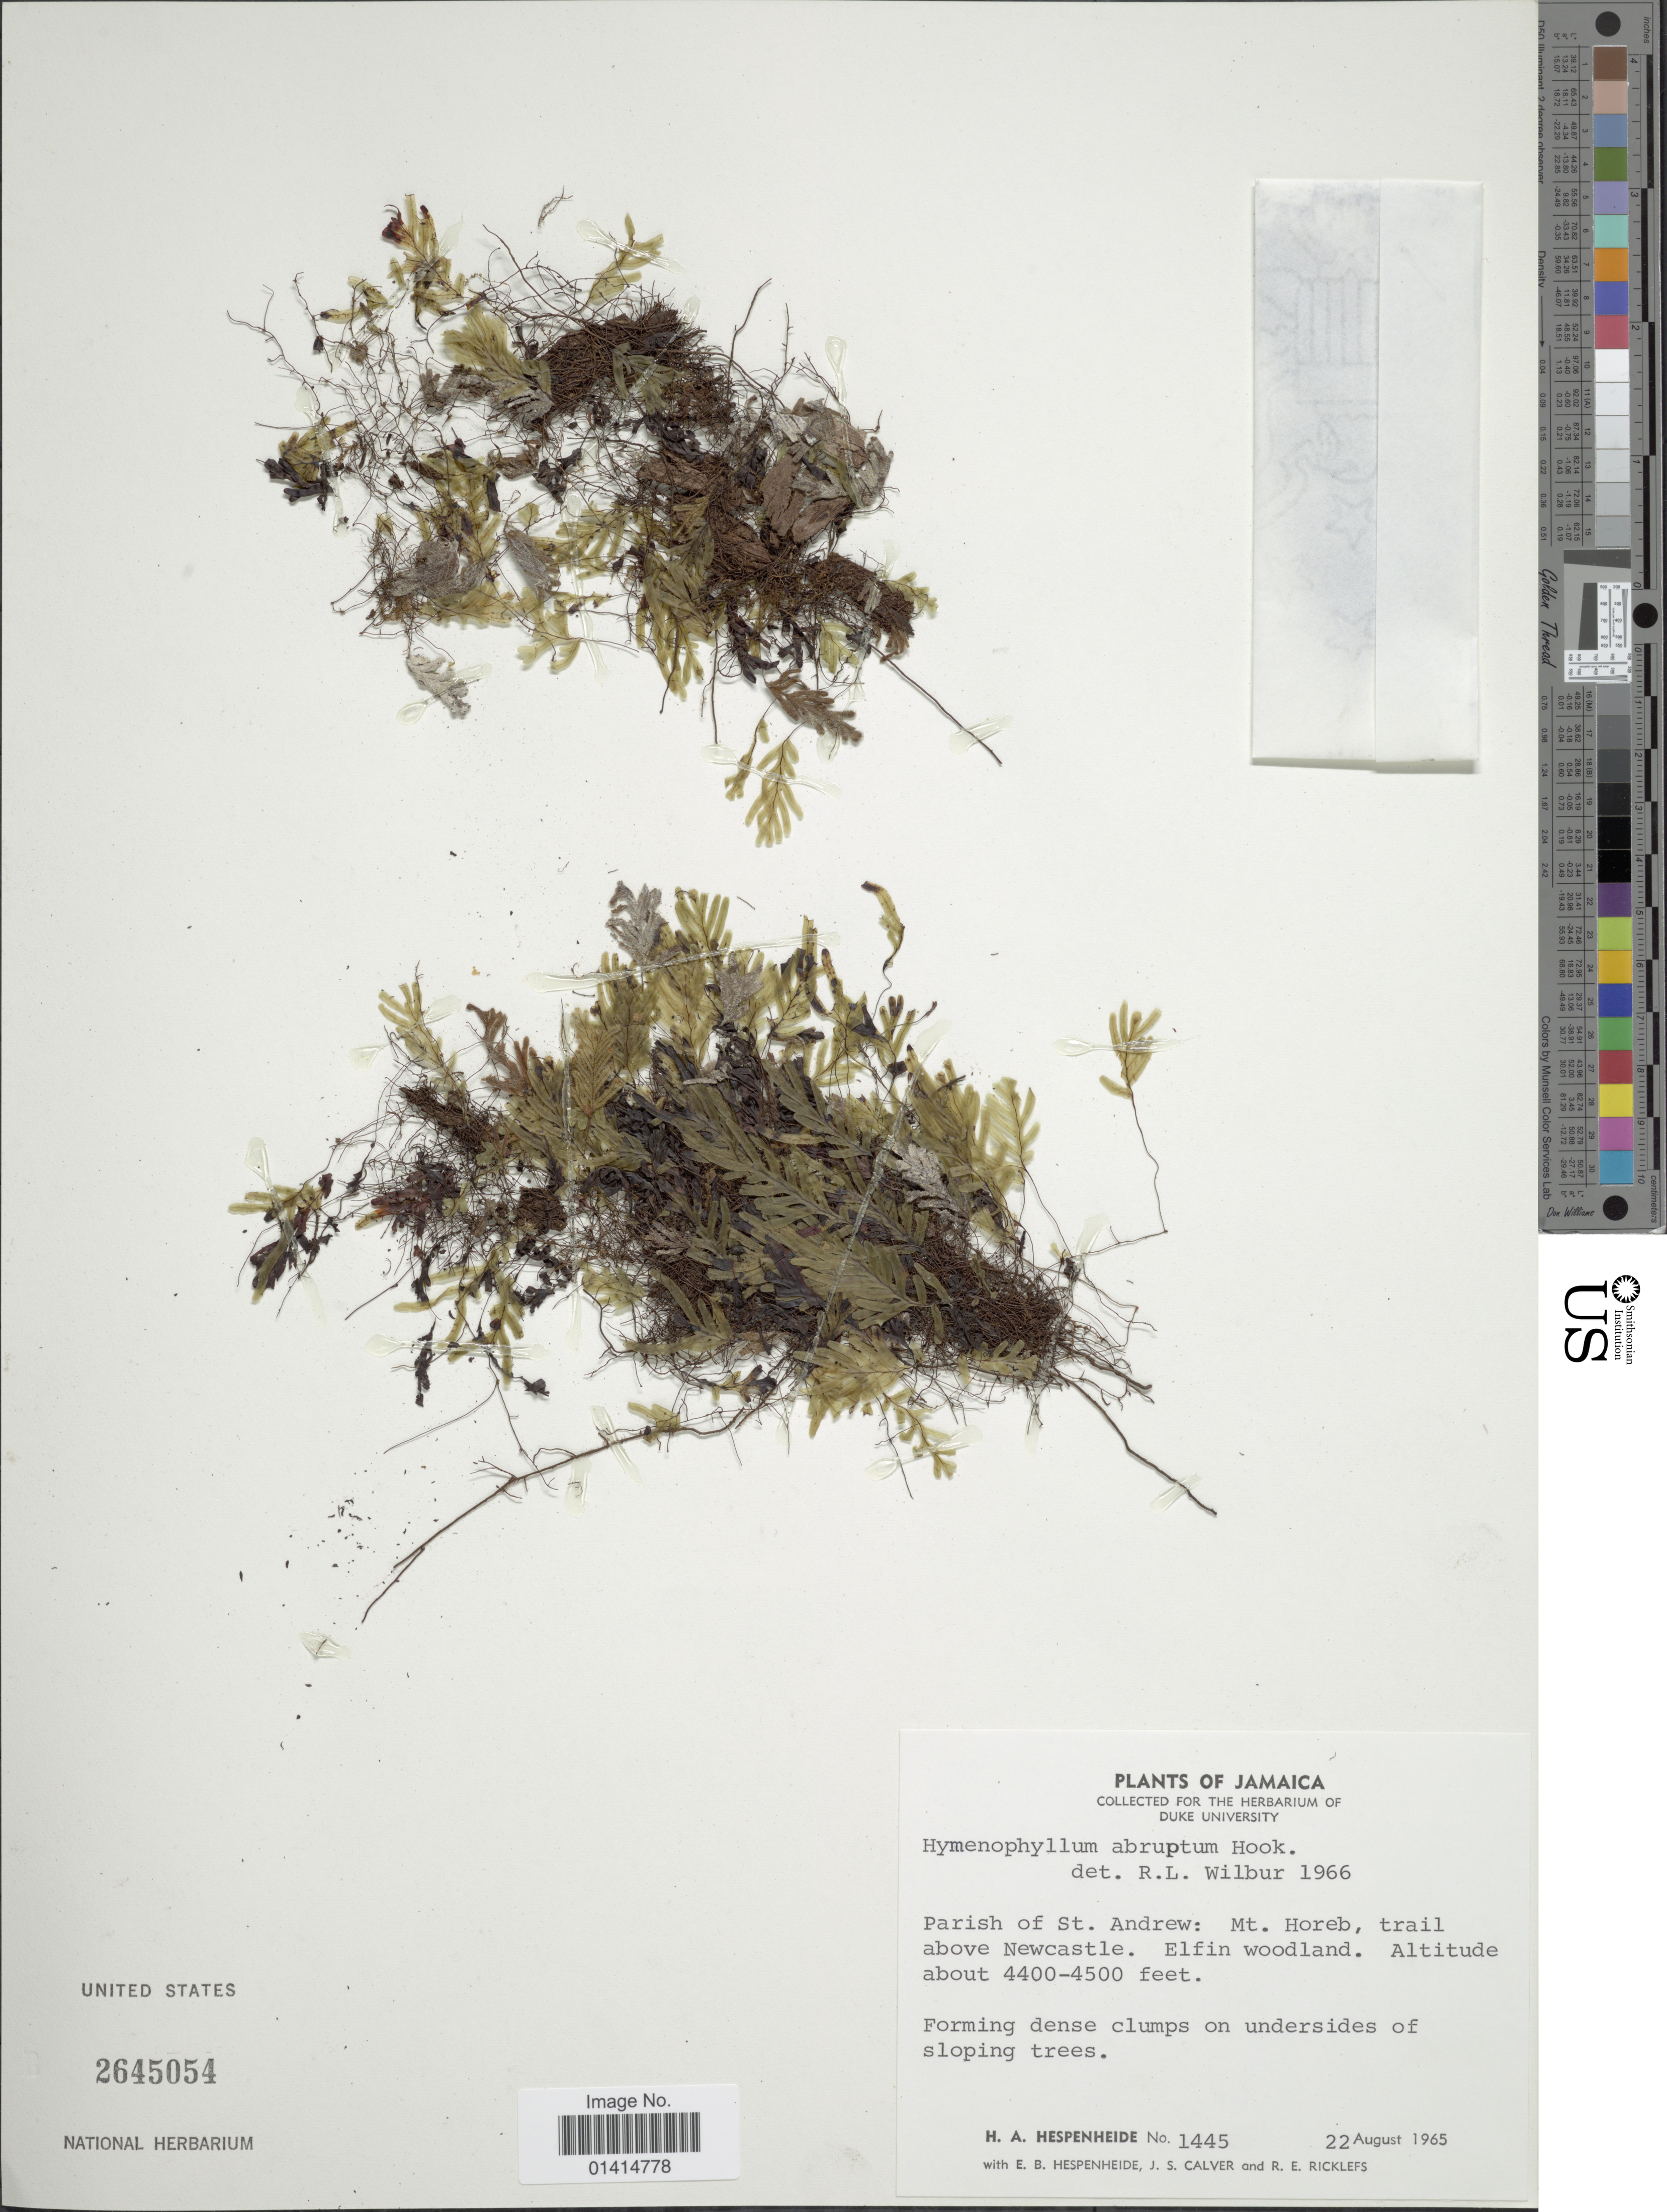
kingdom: Plantae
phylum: Tracheophyta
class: Polypodiopsida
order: Hymenophyllales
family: Hymenophyllaceae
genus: Hymenophyllum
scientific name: Hymenophyllum abruptum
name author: Hook.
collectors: H. A. Hespenheide, E. Hespenheide, J. Calver & R. Ricklefs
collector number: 1445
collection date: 1965-08-22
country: Jamaica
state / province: Saint Andrew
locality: Parish of St. Andrew: Mt. Horeb, trail above Newcastle. Elfin woodland.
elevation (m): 1341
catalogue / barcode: US 2645054